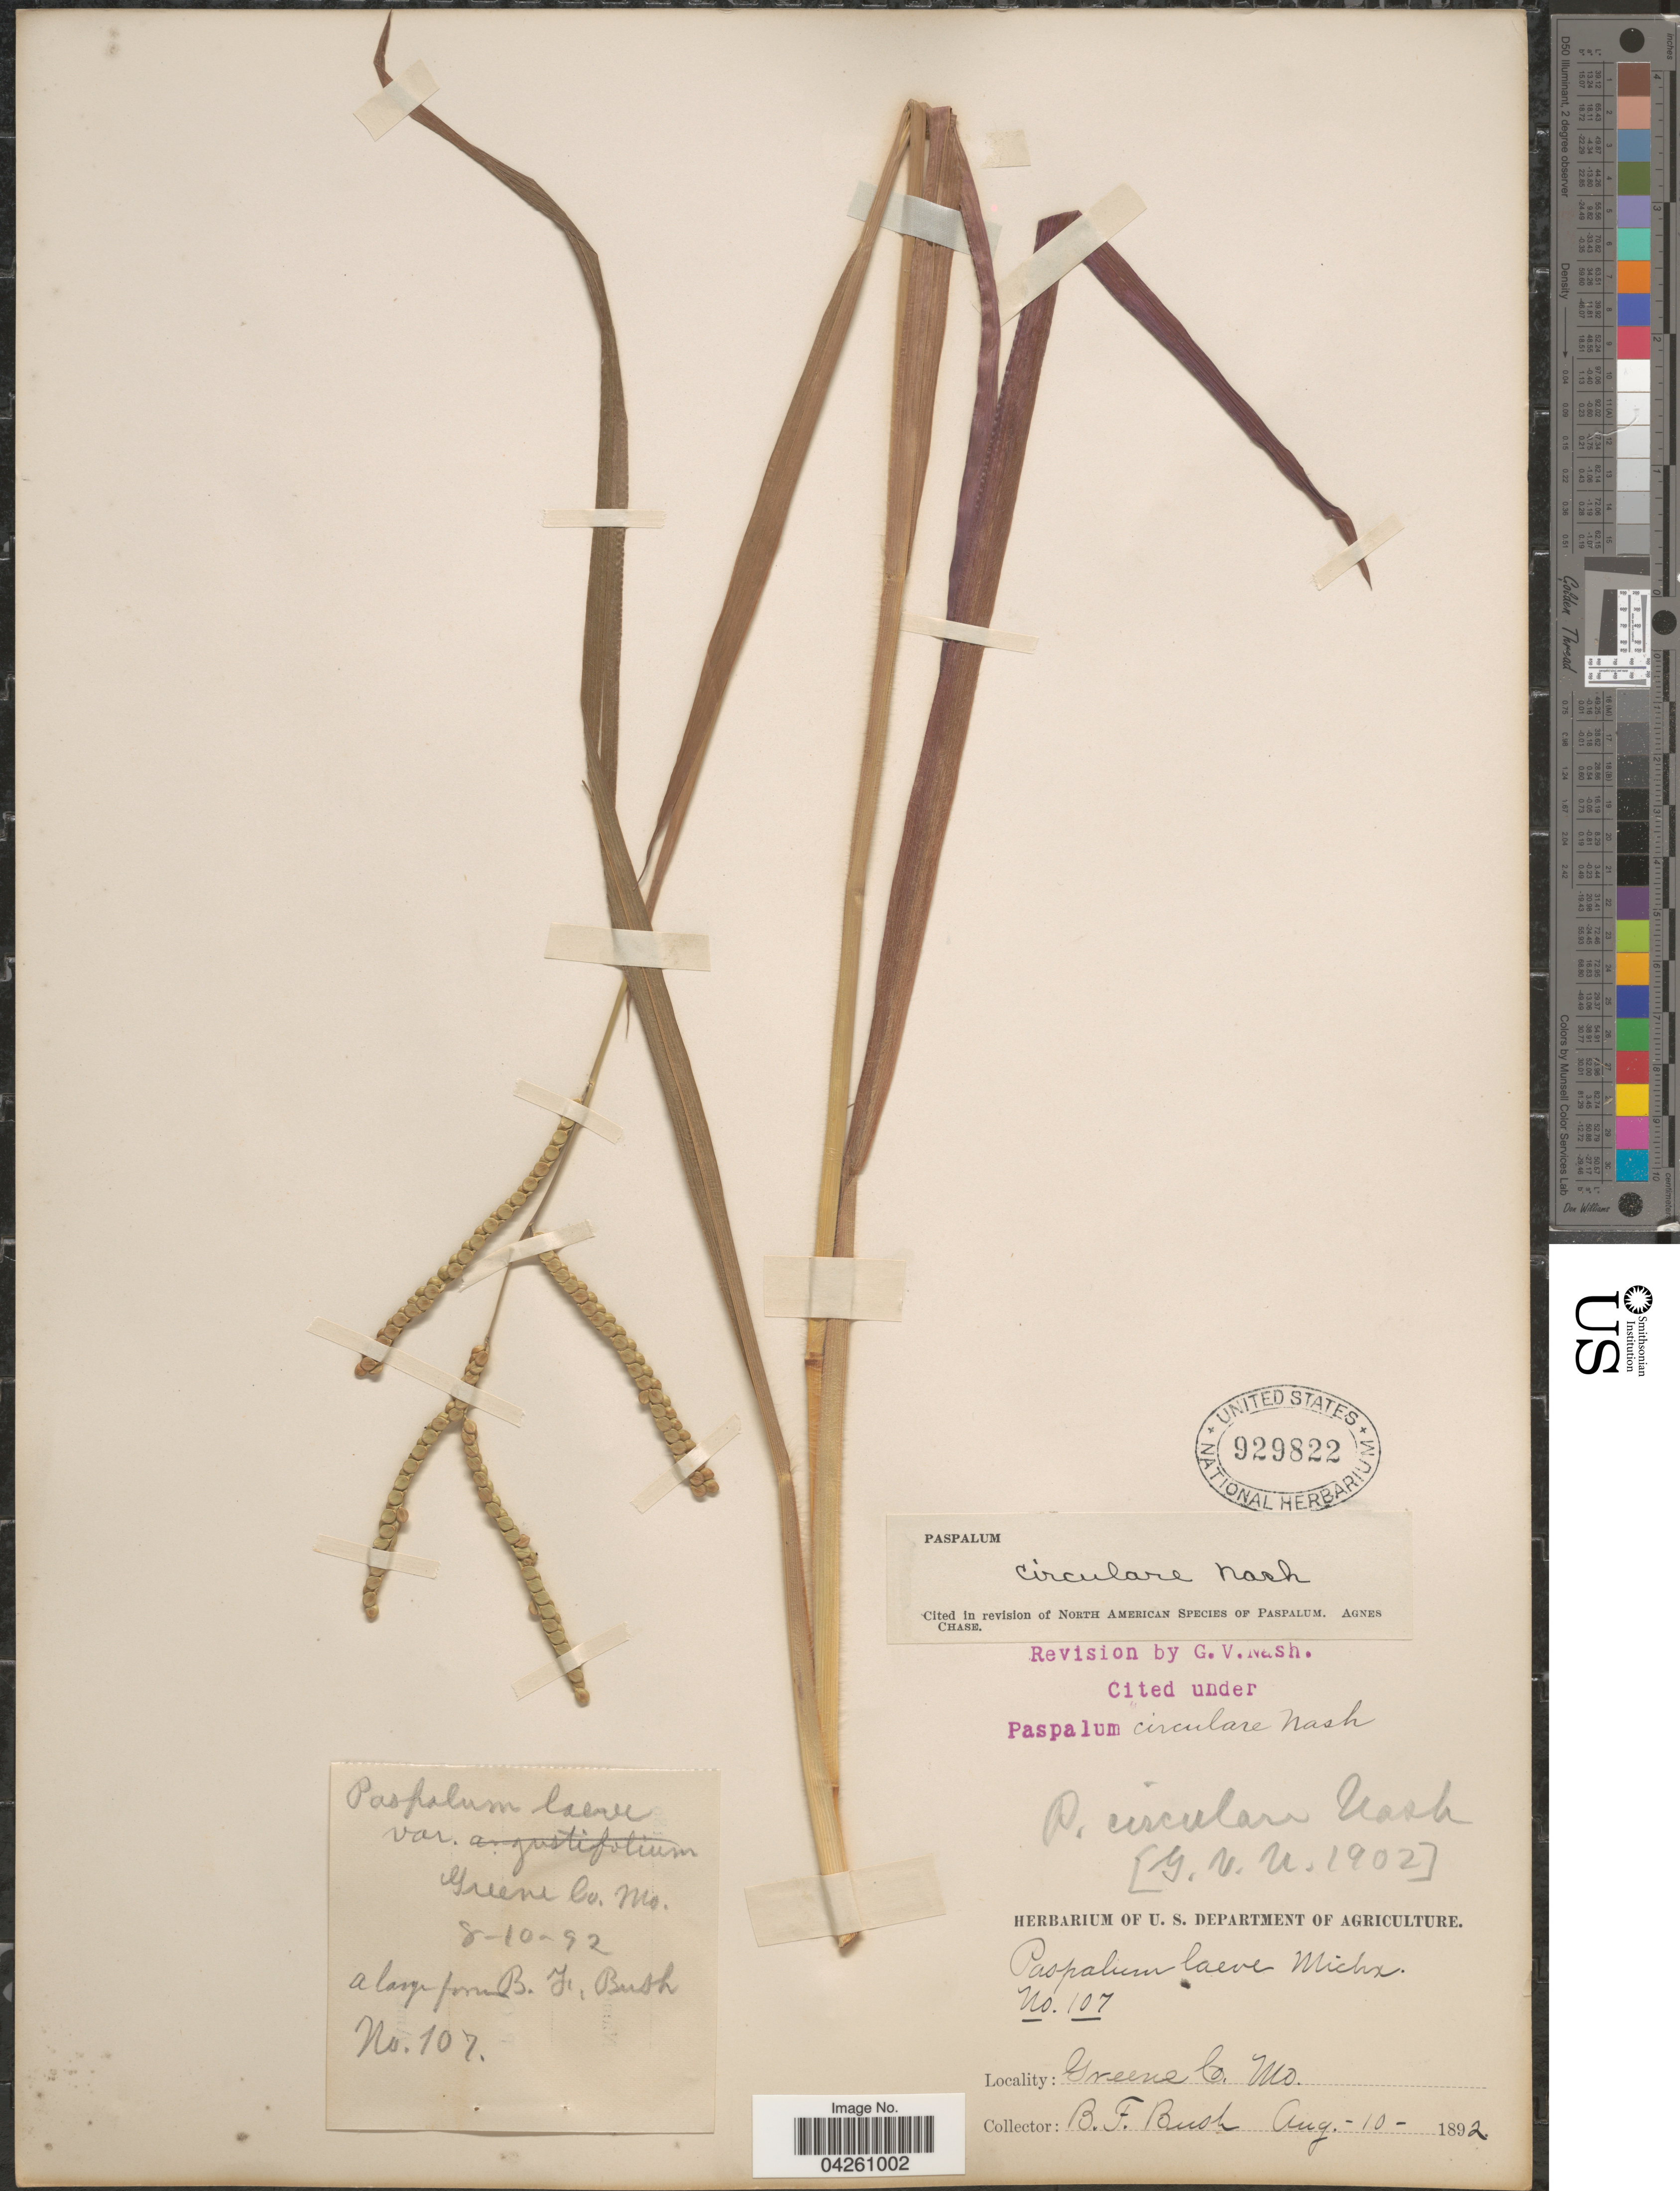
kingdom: Plantae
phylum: Tracheophyta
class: Liliopsida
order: Poales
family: Poaceae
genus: Paspalum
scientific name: Paspalum circulare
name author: Nash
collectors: B. F. Bush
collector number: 107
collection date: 1892-08-10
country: United States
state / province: Missouri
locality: Greene Co.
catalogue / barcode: US 929822